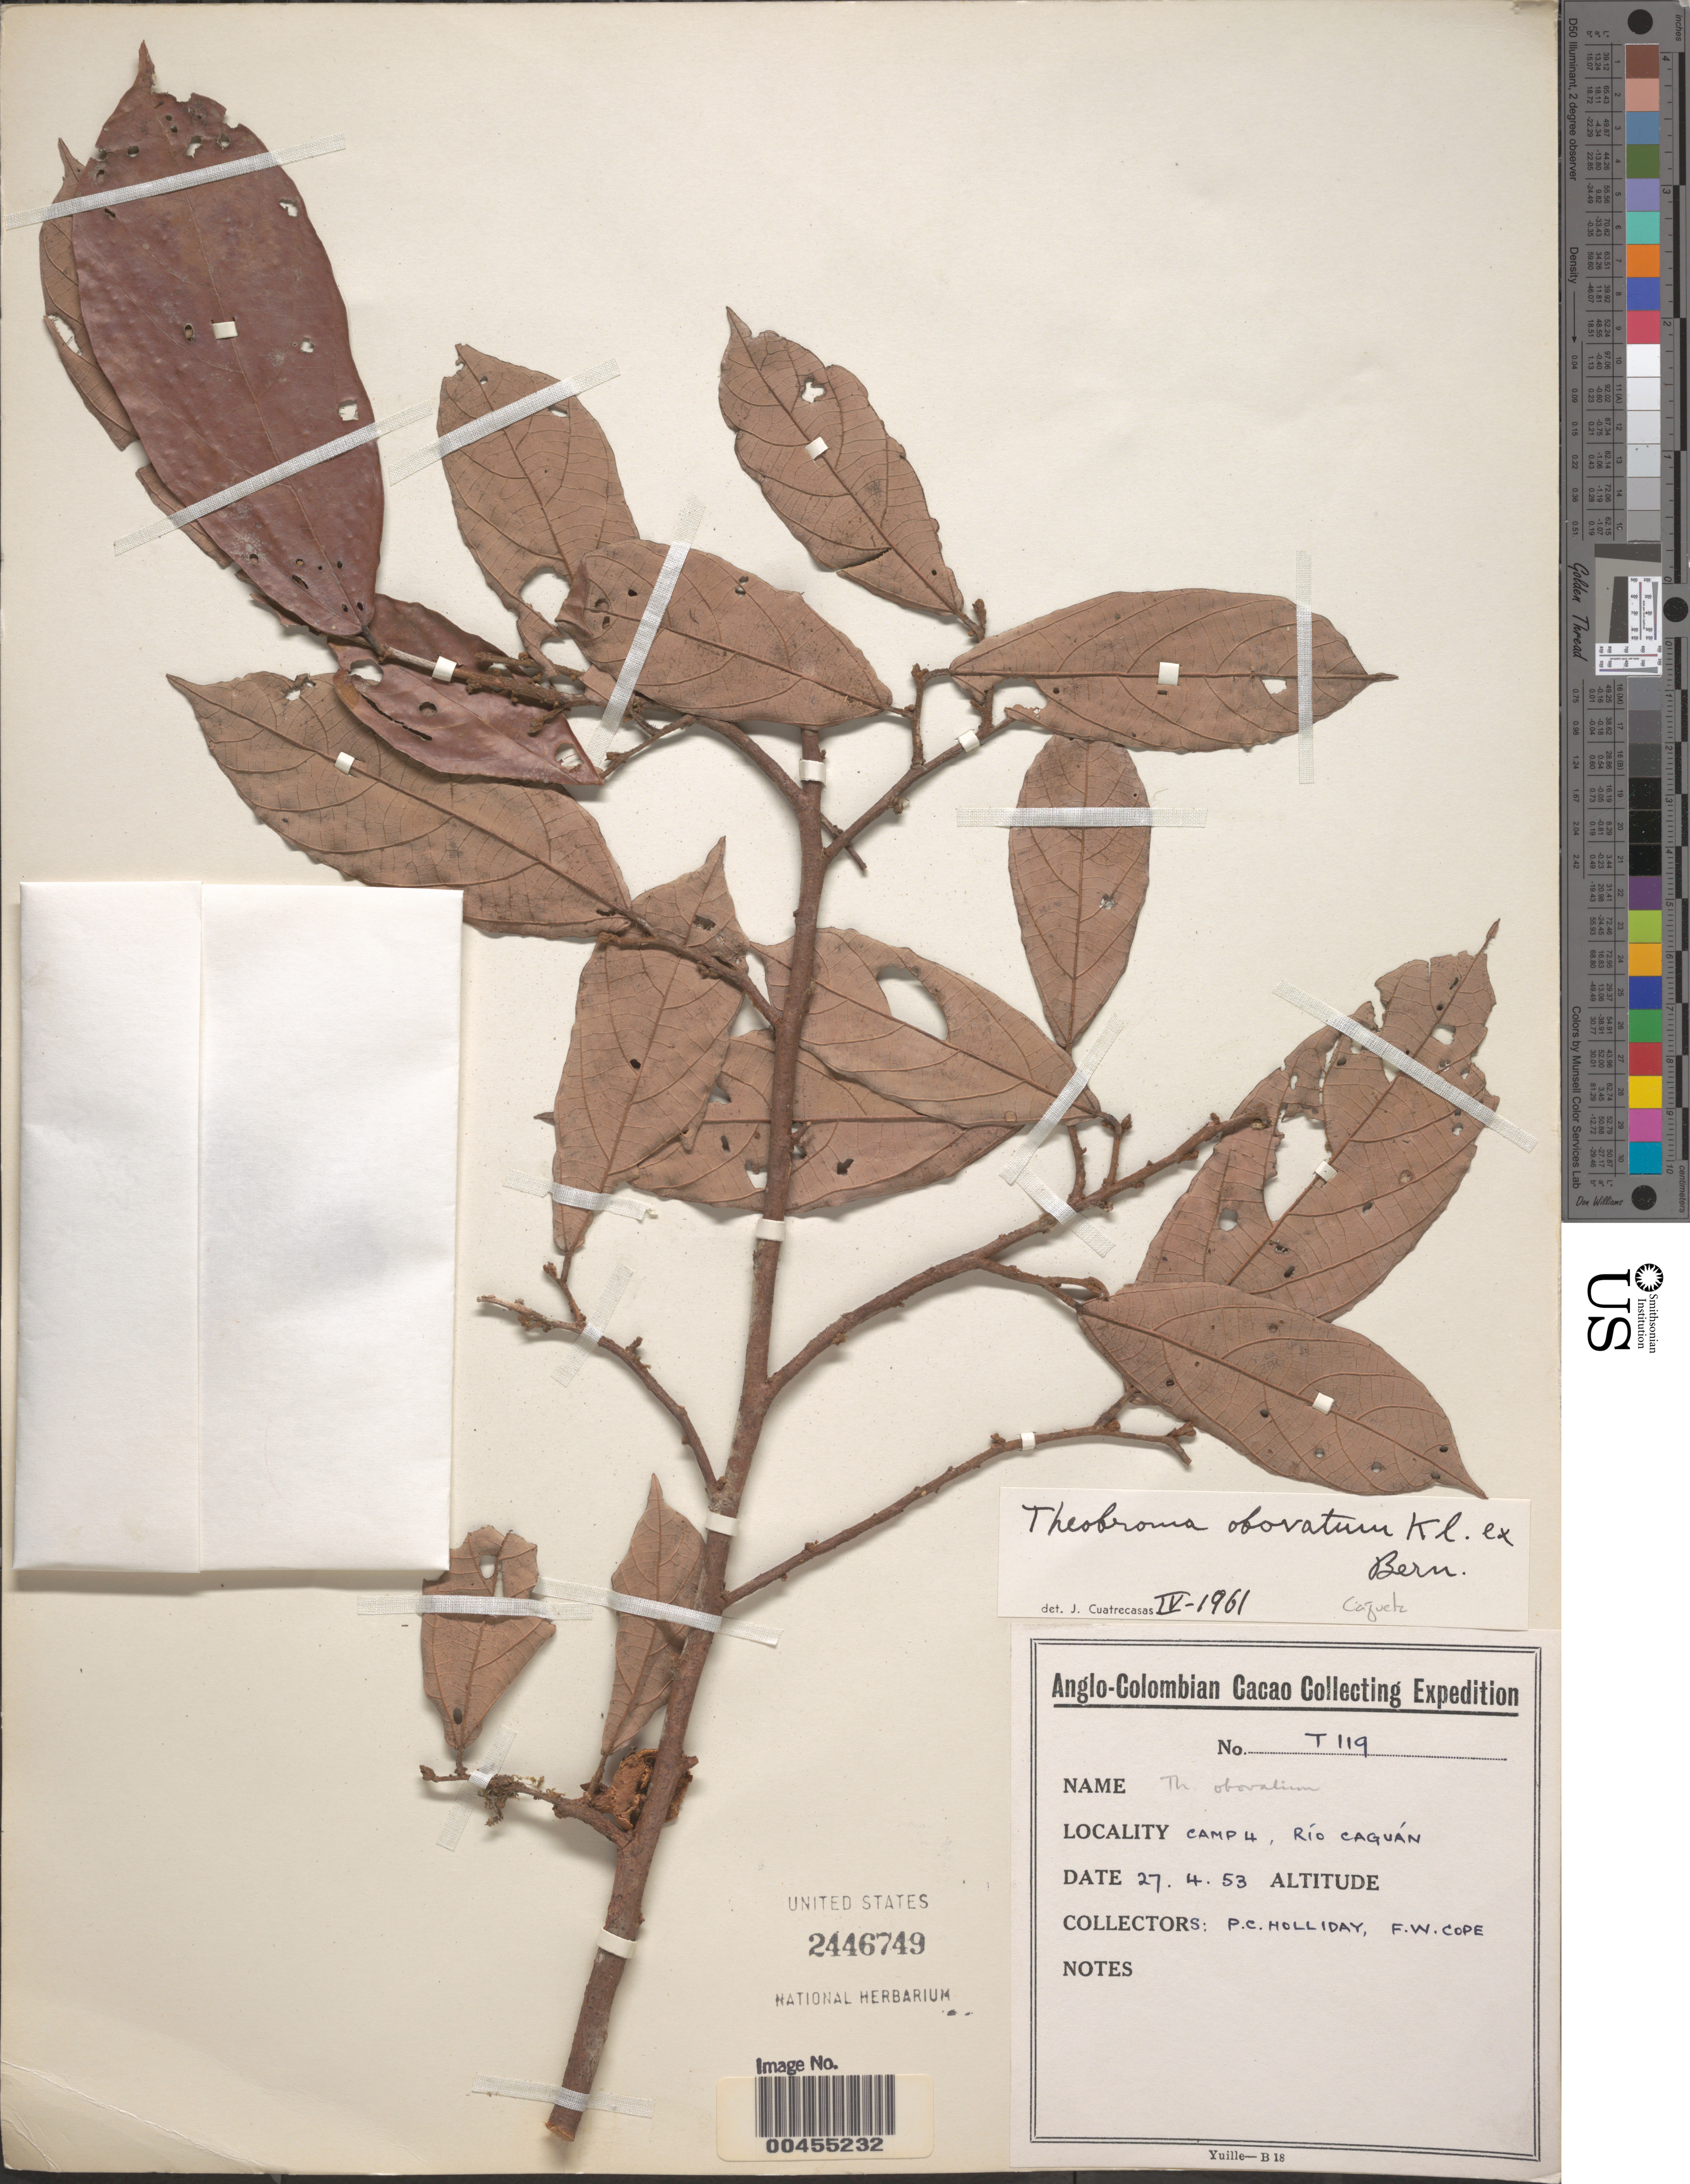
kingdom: Plantae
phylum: Tracheophyta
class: Magnoliopsida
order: Fabales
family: Fabaceae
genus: Caesalpinia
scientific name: Caesalpinia ciliata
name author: (Bergius ex Wikstr.) Urb.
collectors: F. R. Fosberg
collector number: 54063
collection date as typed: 19 Jan 1972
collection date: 1972-01-19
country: U.S. Virgin Islands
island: St. Croix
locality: North coast of East End just E of Cramer Park.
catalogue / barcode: US 2670118-2